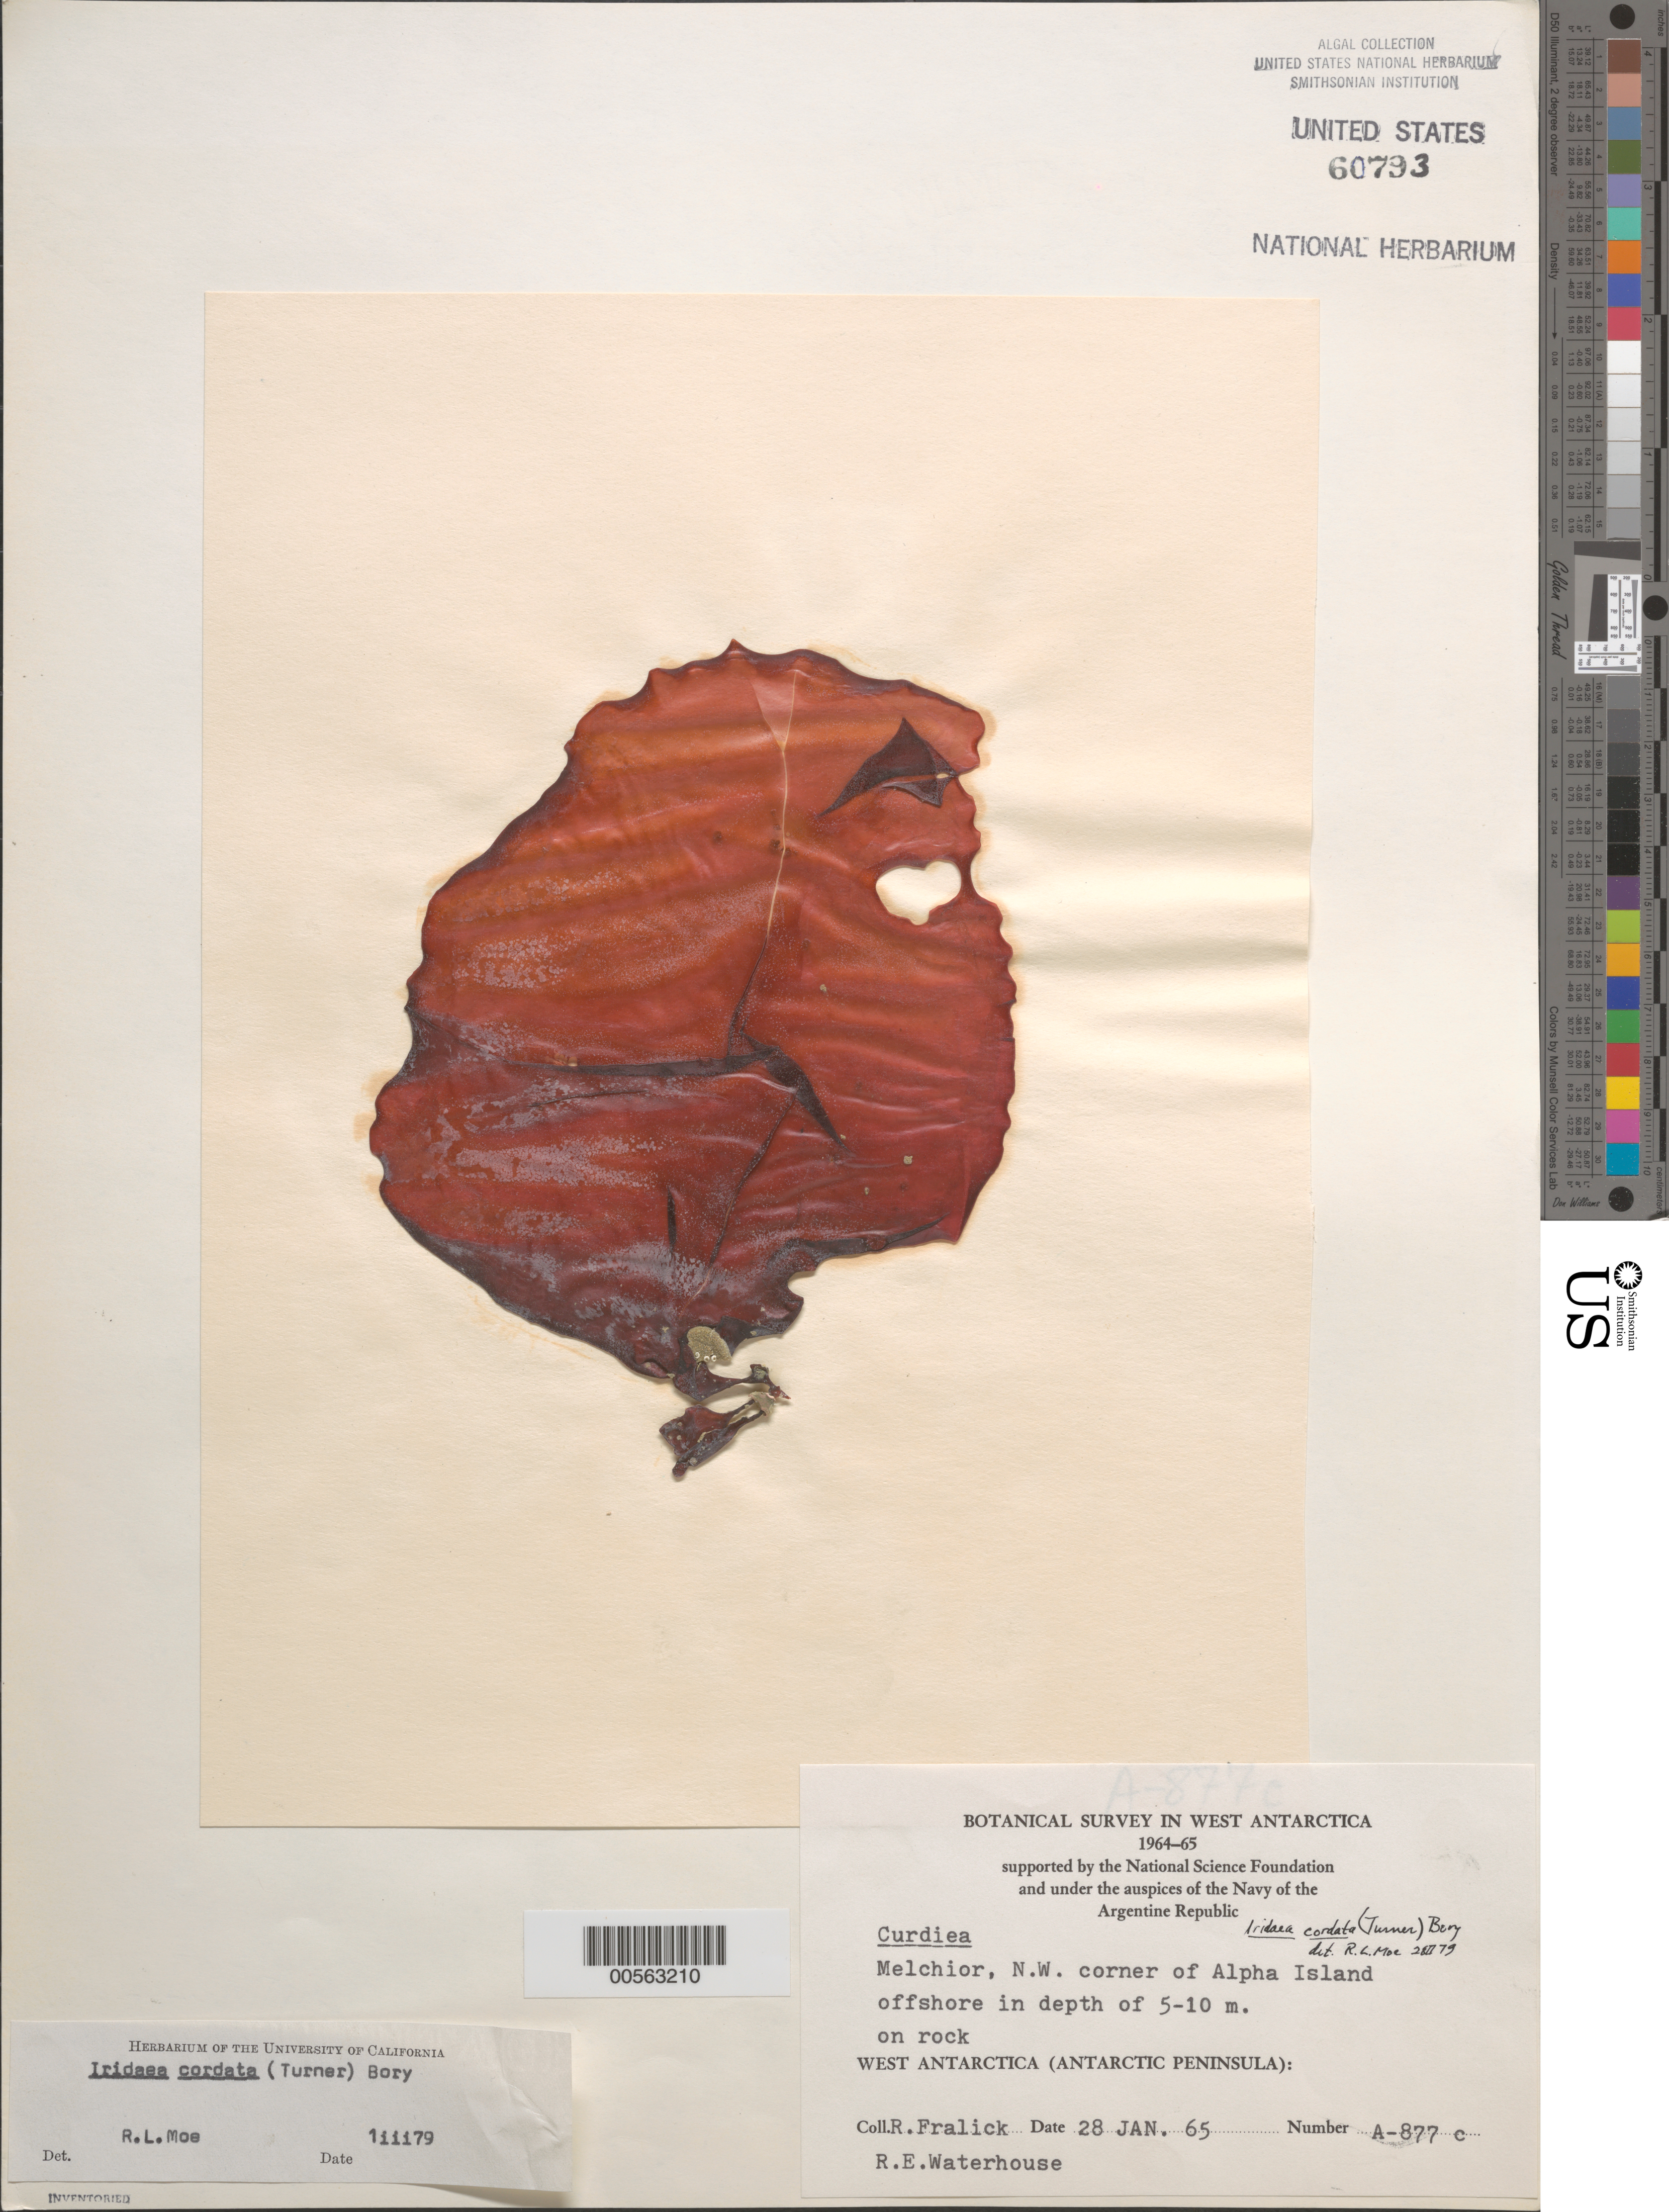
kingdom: Plantae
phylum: Rhodophyta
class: Florideophyceae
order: Gigartinales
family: Gigartinaceae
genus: Iridaea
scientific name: Iridaea cordata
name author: (Turner) Bory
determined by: Moe, R. L.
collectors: R. Fralick & R. Waterhouse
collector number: A-877c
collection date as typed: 28 Dec 1964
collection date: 1964-12-28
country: Antarctica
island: Alpha Island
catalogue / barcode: US 60793